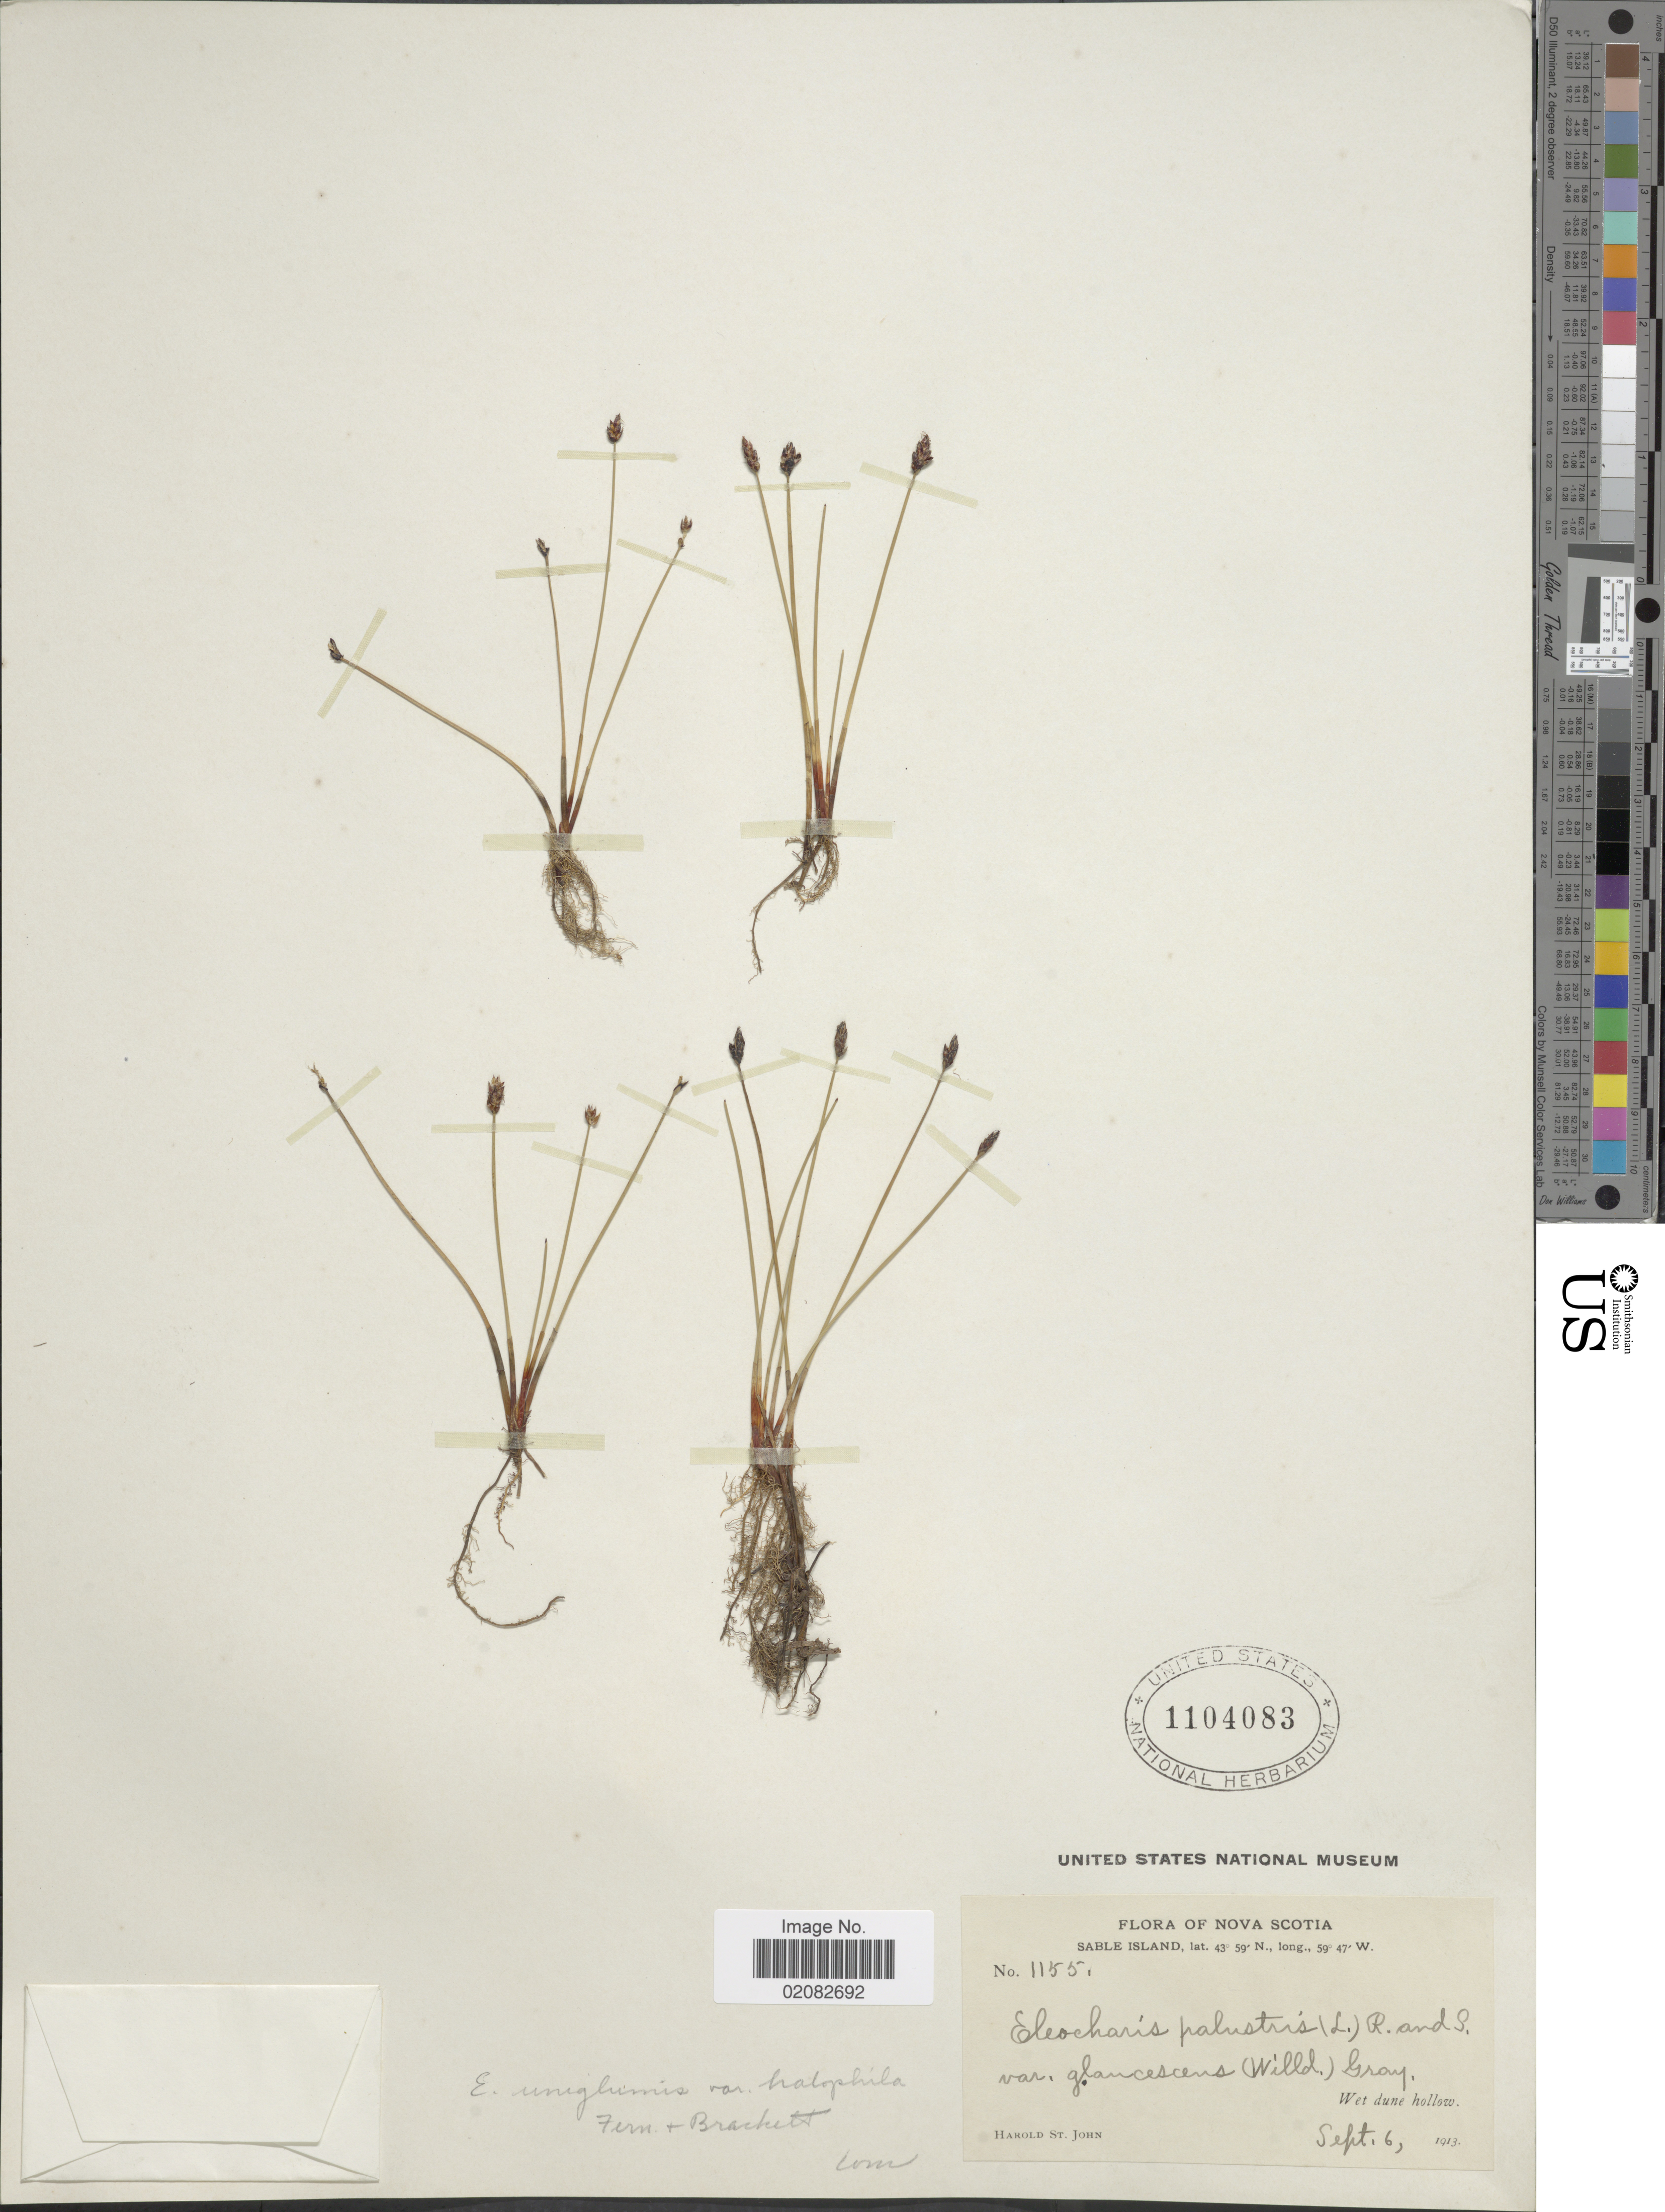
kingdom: Plantae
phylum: Tracheophyta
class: Liliopsida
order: Poales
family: Cyperaceae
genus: Eleocharis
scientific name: Eleocharis halophila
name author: (Fernald & Brackett) Fernald & Brackett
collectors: H. St. John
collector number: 1155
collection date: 1913-09-06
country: Canada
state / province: Nova Scotia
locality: Sable Island,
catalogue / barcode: US 1104083